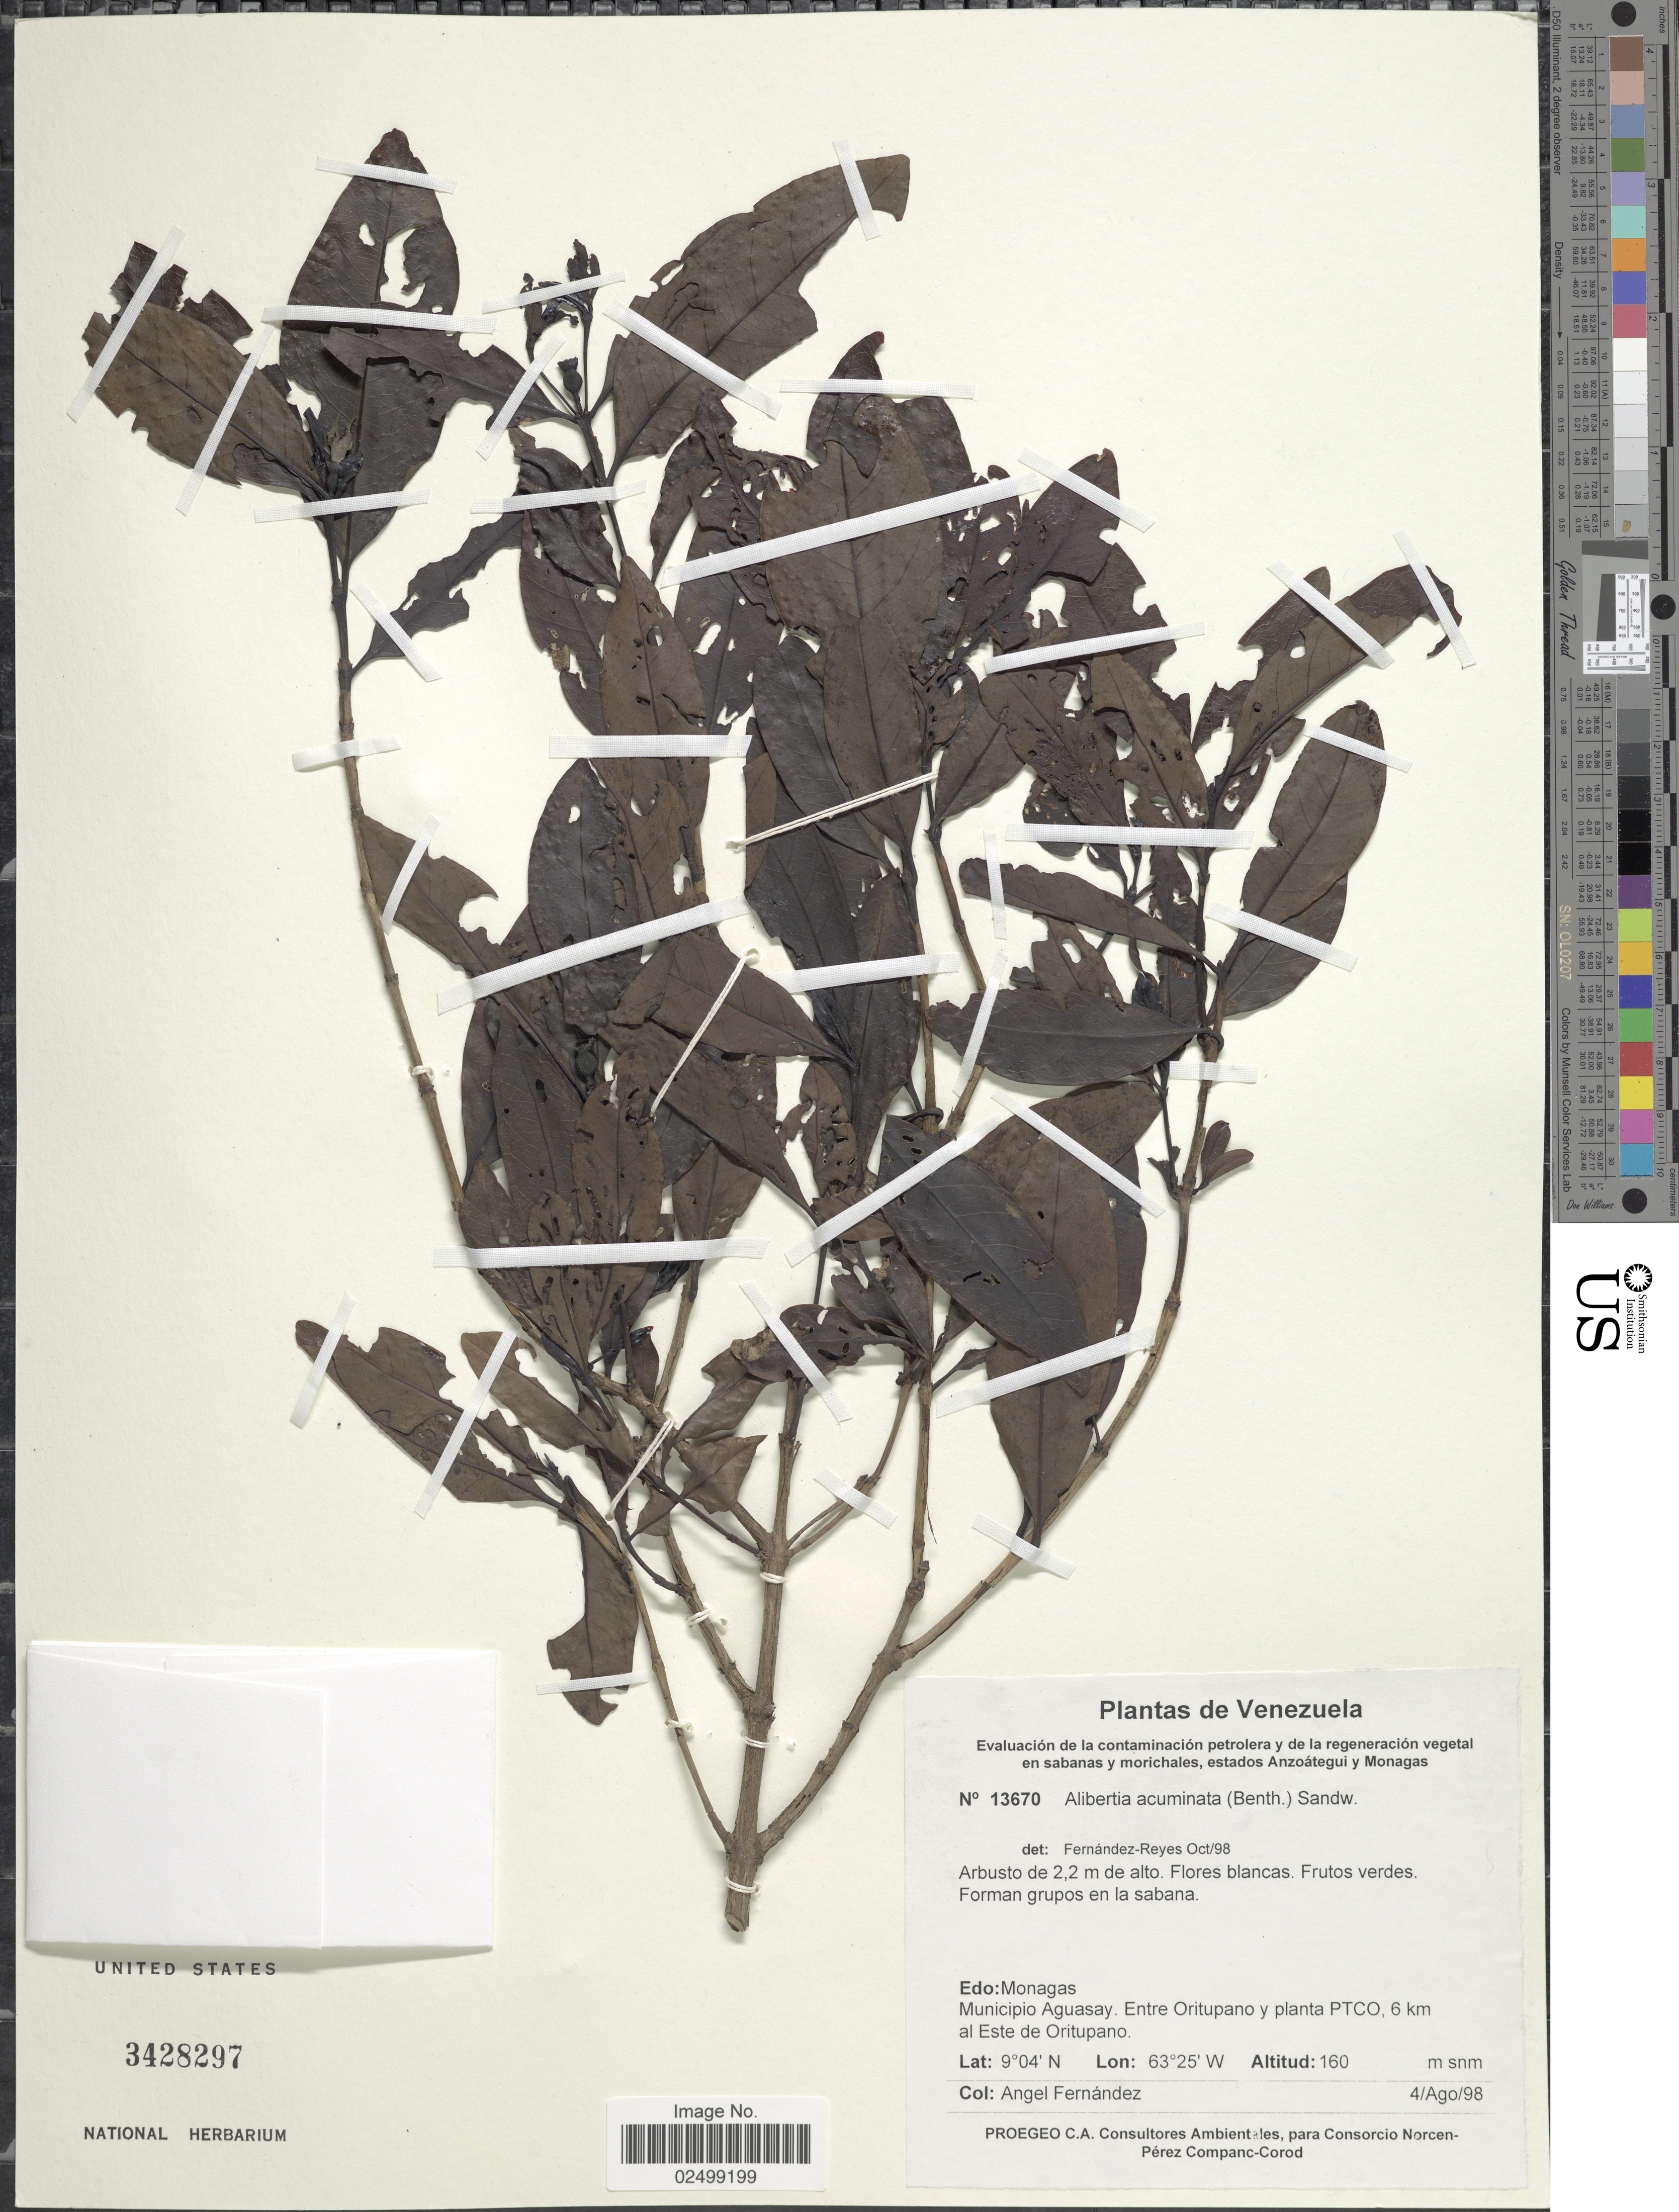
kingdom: Plantae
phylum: Tracheophyta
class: Magnoliopsida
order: Gentianales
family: Rubiaceae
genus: Alibertia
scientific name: Alibertia acuminata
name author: (Benth.) Sandwith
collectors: Á. Fernández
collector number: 13670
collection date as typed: Transcribed d/m/y: 4/8/98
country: Venezuela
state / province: Monagas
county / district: Aguasay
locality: Municipio Aguasay. Entre Oritupano y planta PTCO, 6 km al Este de Oritupano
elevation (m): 160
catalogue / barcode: US 3428297